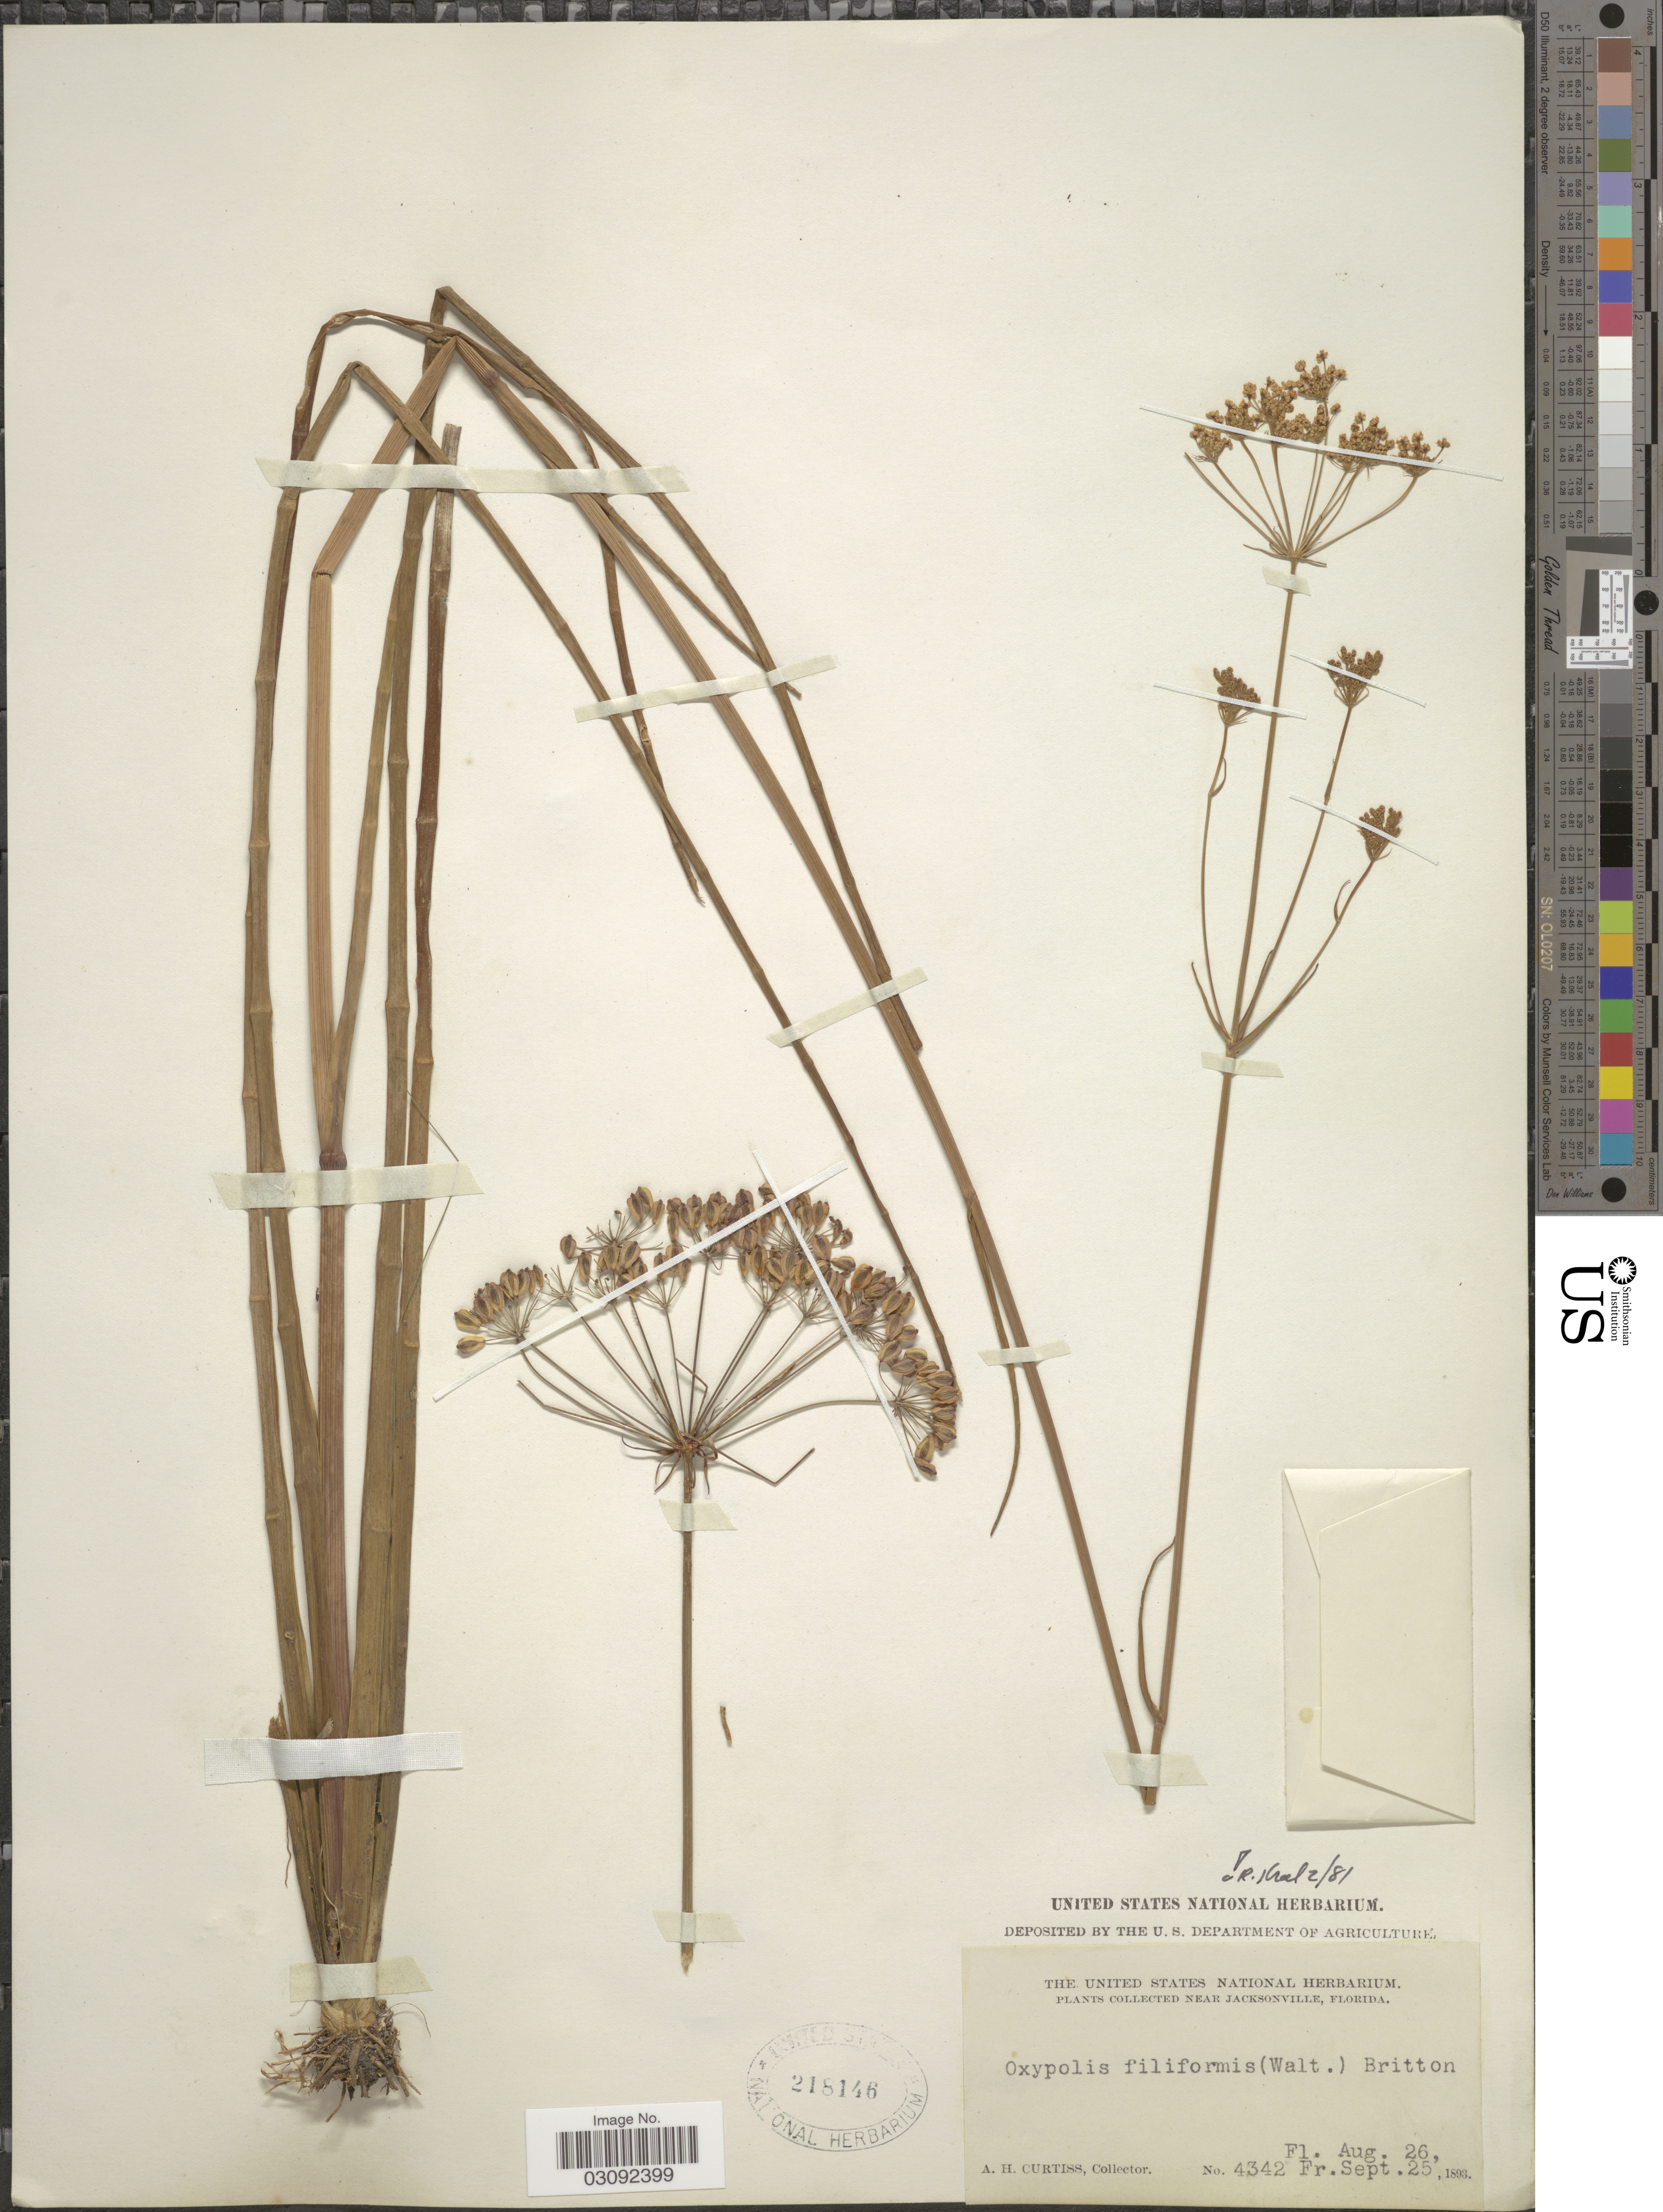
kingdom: Plantae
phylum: Tracheophyta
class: Magnoliopsida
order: Apiales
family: Apiaceae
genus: Oxypolis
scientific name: Oxypolis filiformis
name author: (Walter) Britton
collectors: A. H. Curtiss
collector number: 4342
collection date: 1893-08-26/1893-09-25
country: United States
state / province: Florida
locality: Near Jacksonville.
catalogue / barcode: US 218146